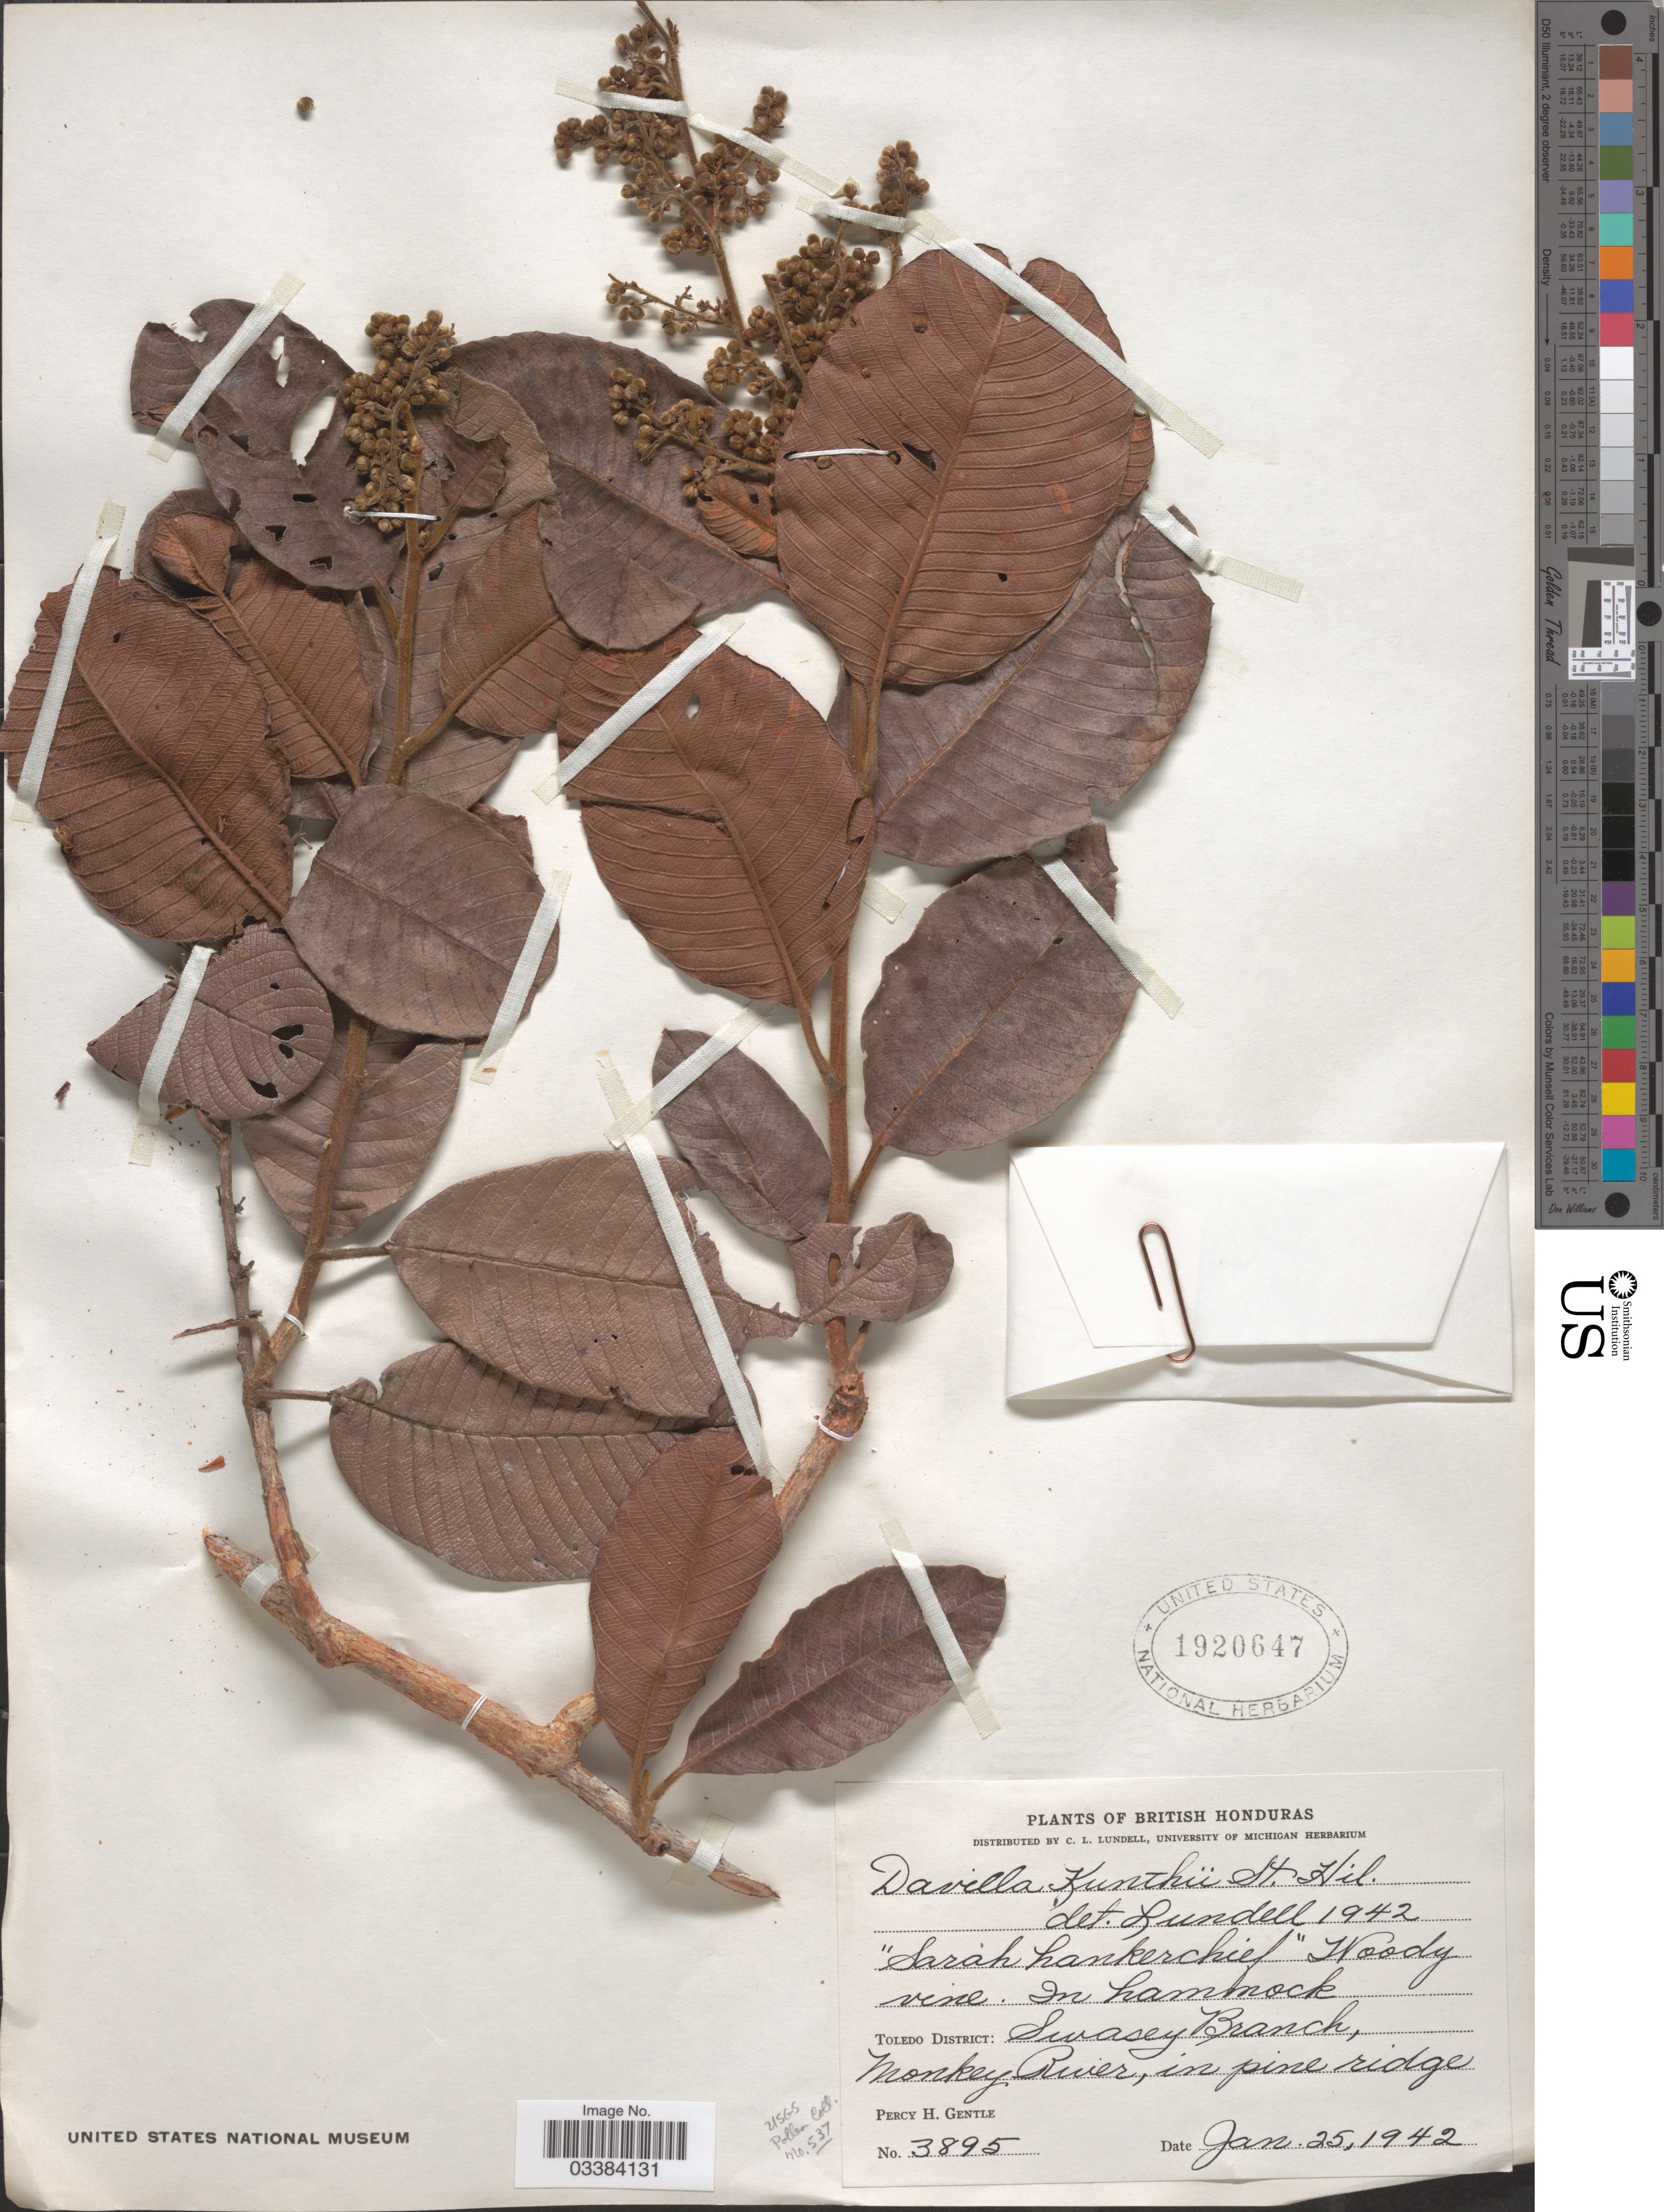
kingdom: Plantae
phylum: Tracheophyta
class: Magnoliopsida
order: Dilleniales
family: Dilleniaceae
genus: Davilla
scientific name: Davilla kunthii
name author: A. St.-Hil.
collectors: P. H. Gentle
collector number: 3895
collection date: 1942-01-25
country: Belize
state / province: Toledo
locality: British Honduras. Toledo District: Swasey Branch, Monkey River, in pine ridge.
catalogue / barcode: US 1920647